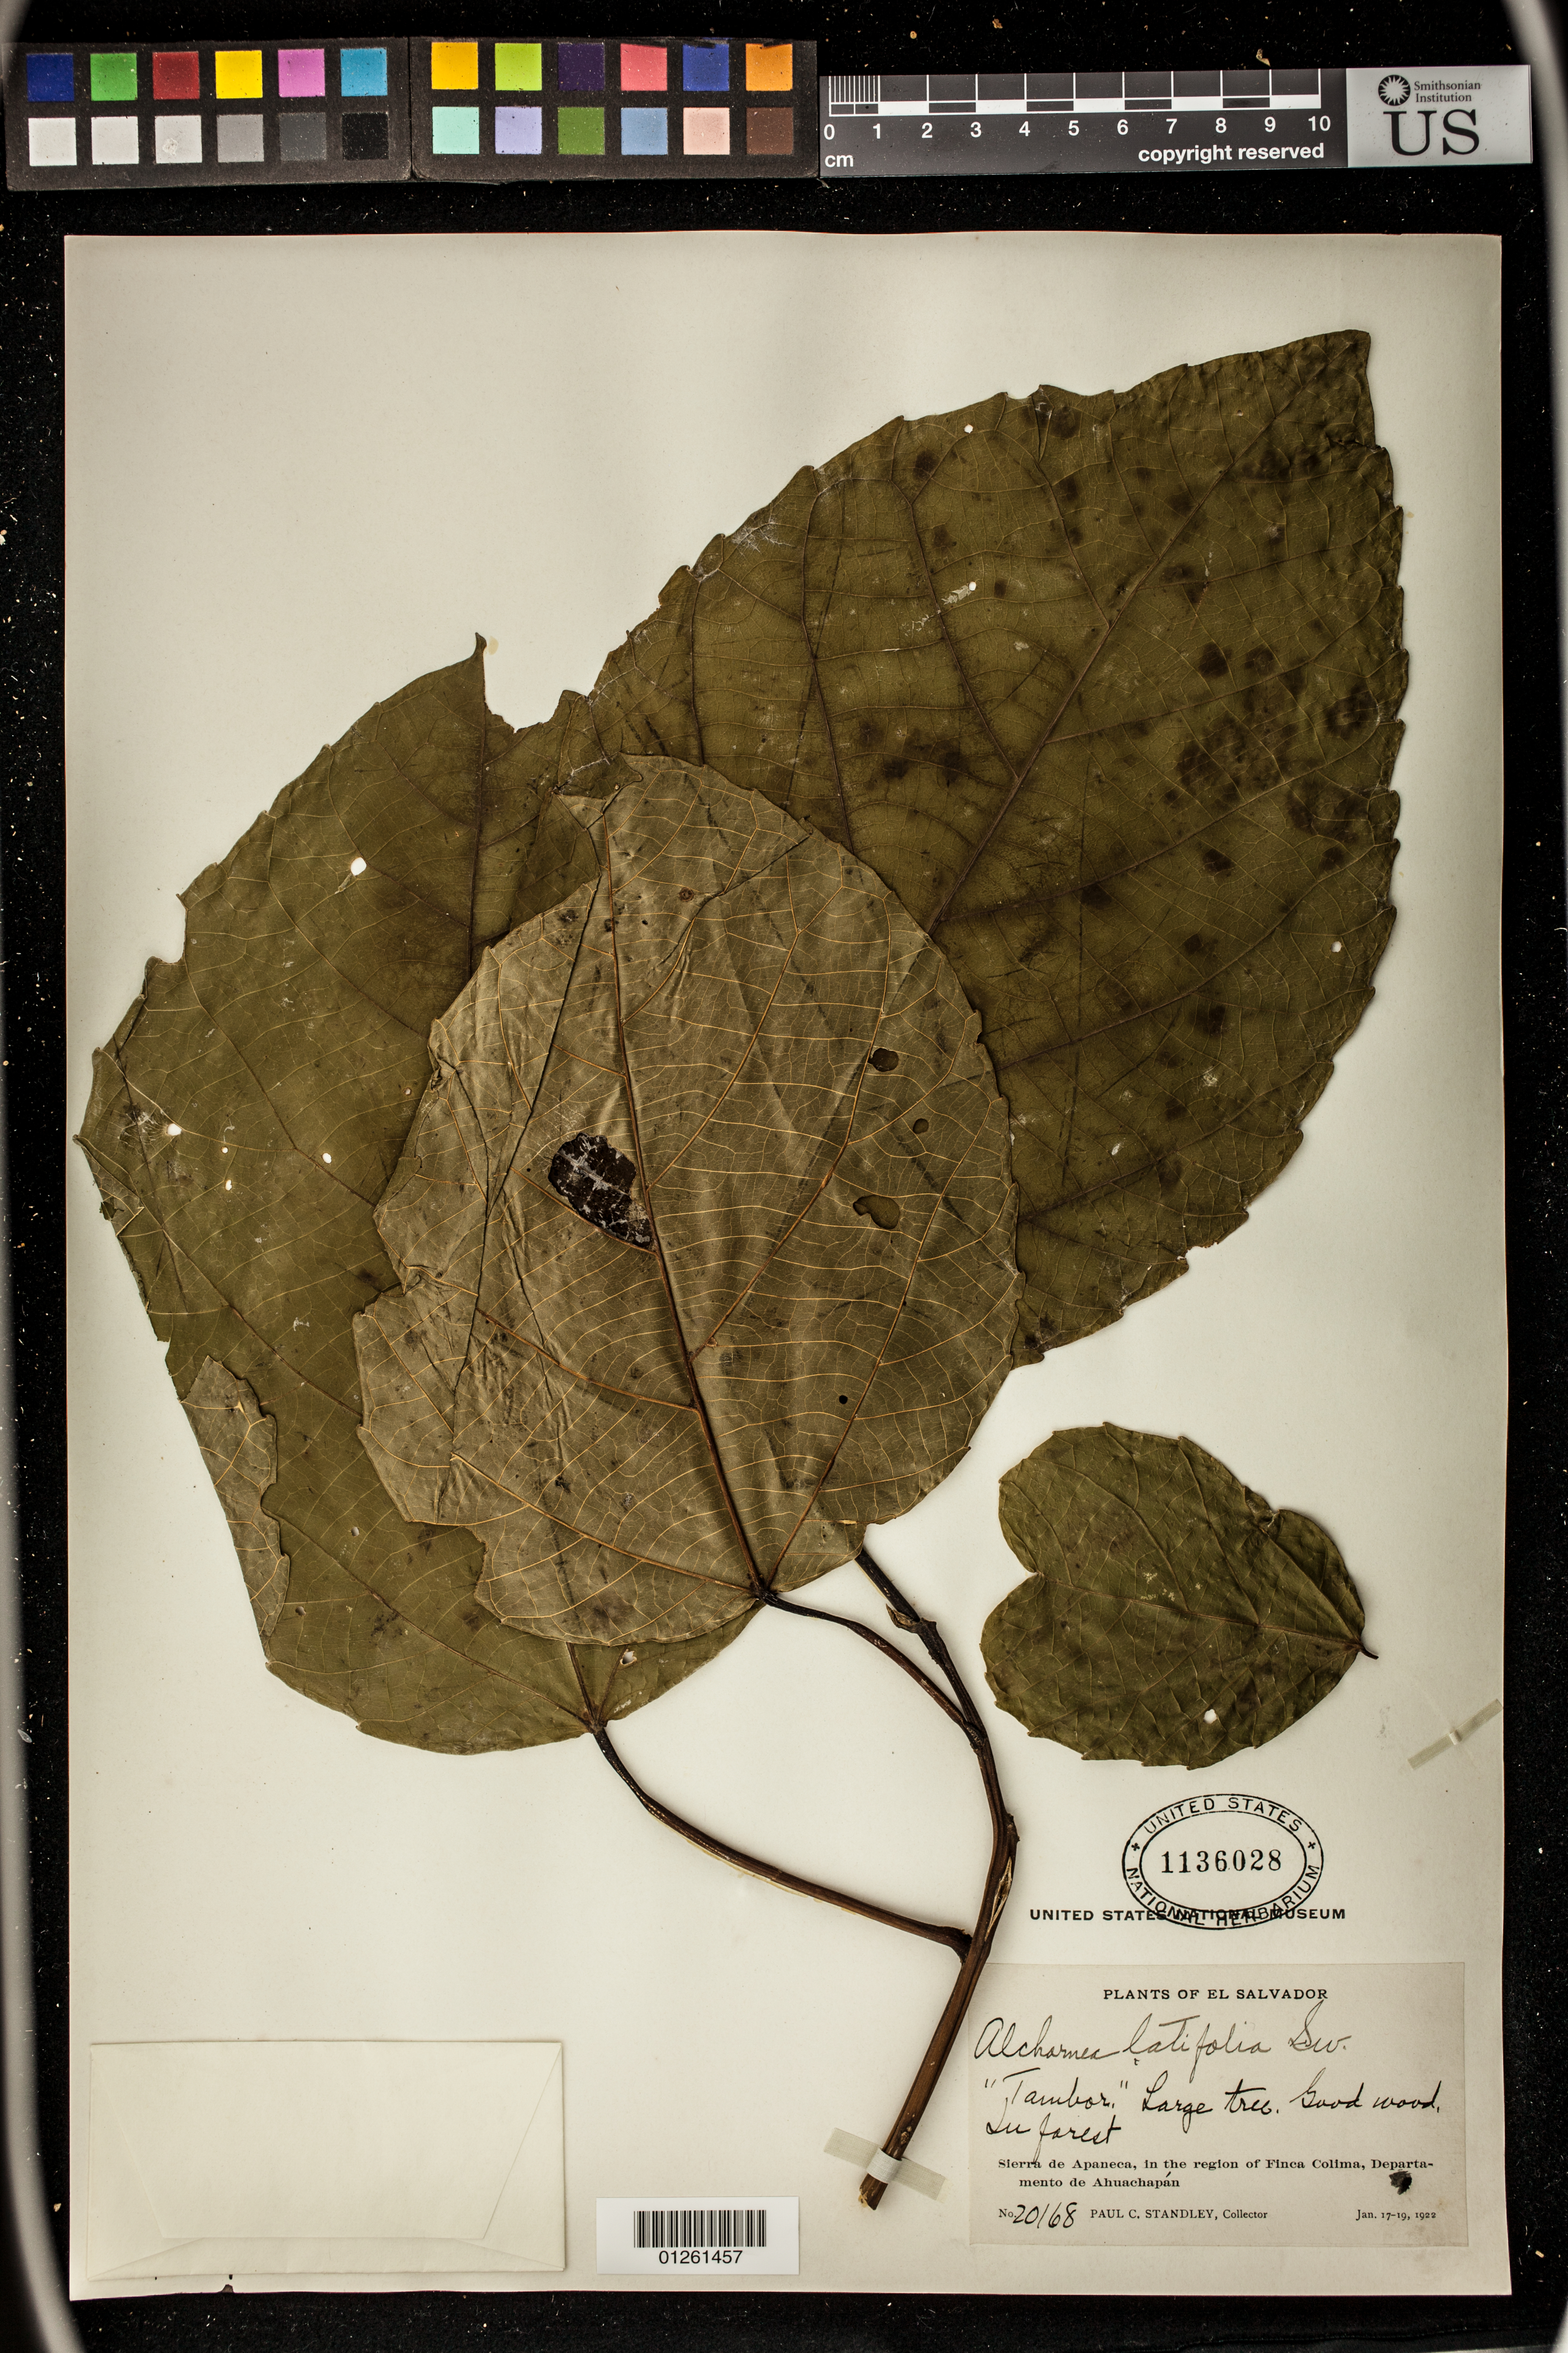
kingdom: Plantae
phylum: Tracheophyta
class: Magnoliopsida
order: Malpighiales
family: Euphorbiaceae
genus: Alchornea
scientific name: Alchornea latifolia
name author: Sw.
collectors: P. C. Standley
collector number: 20168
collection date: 1922-01-17/1922-01-19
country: El Salvador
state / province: Ahuachapan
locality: Sierra de Apaneca, in the region of Finca Colima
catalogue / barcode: US 1136028